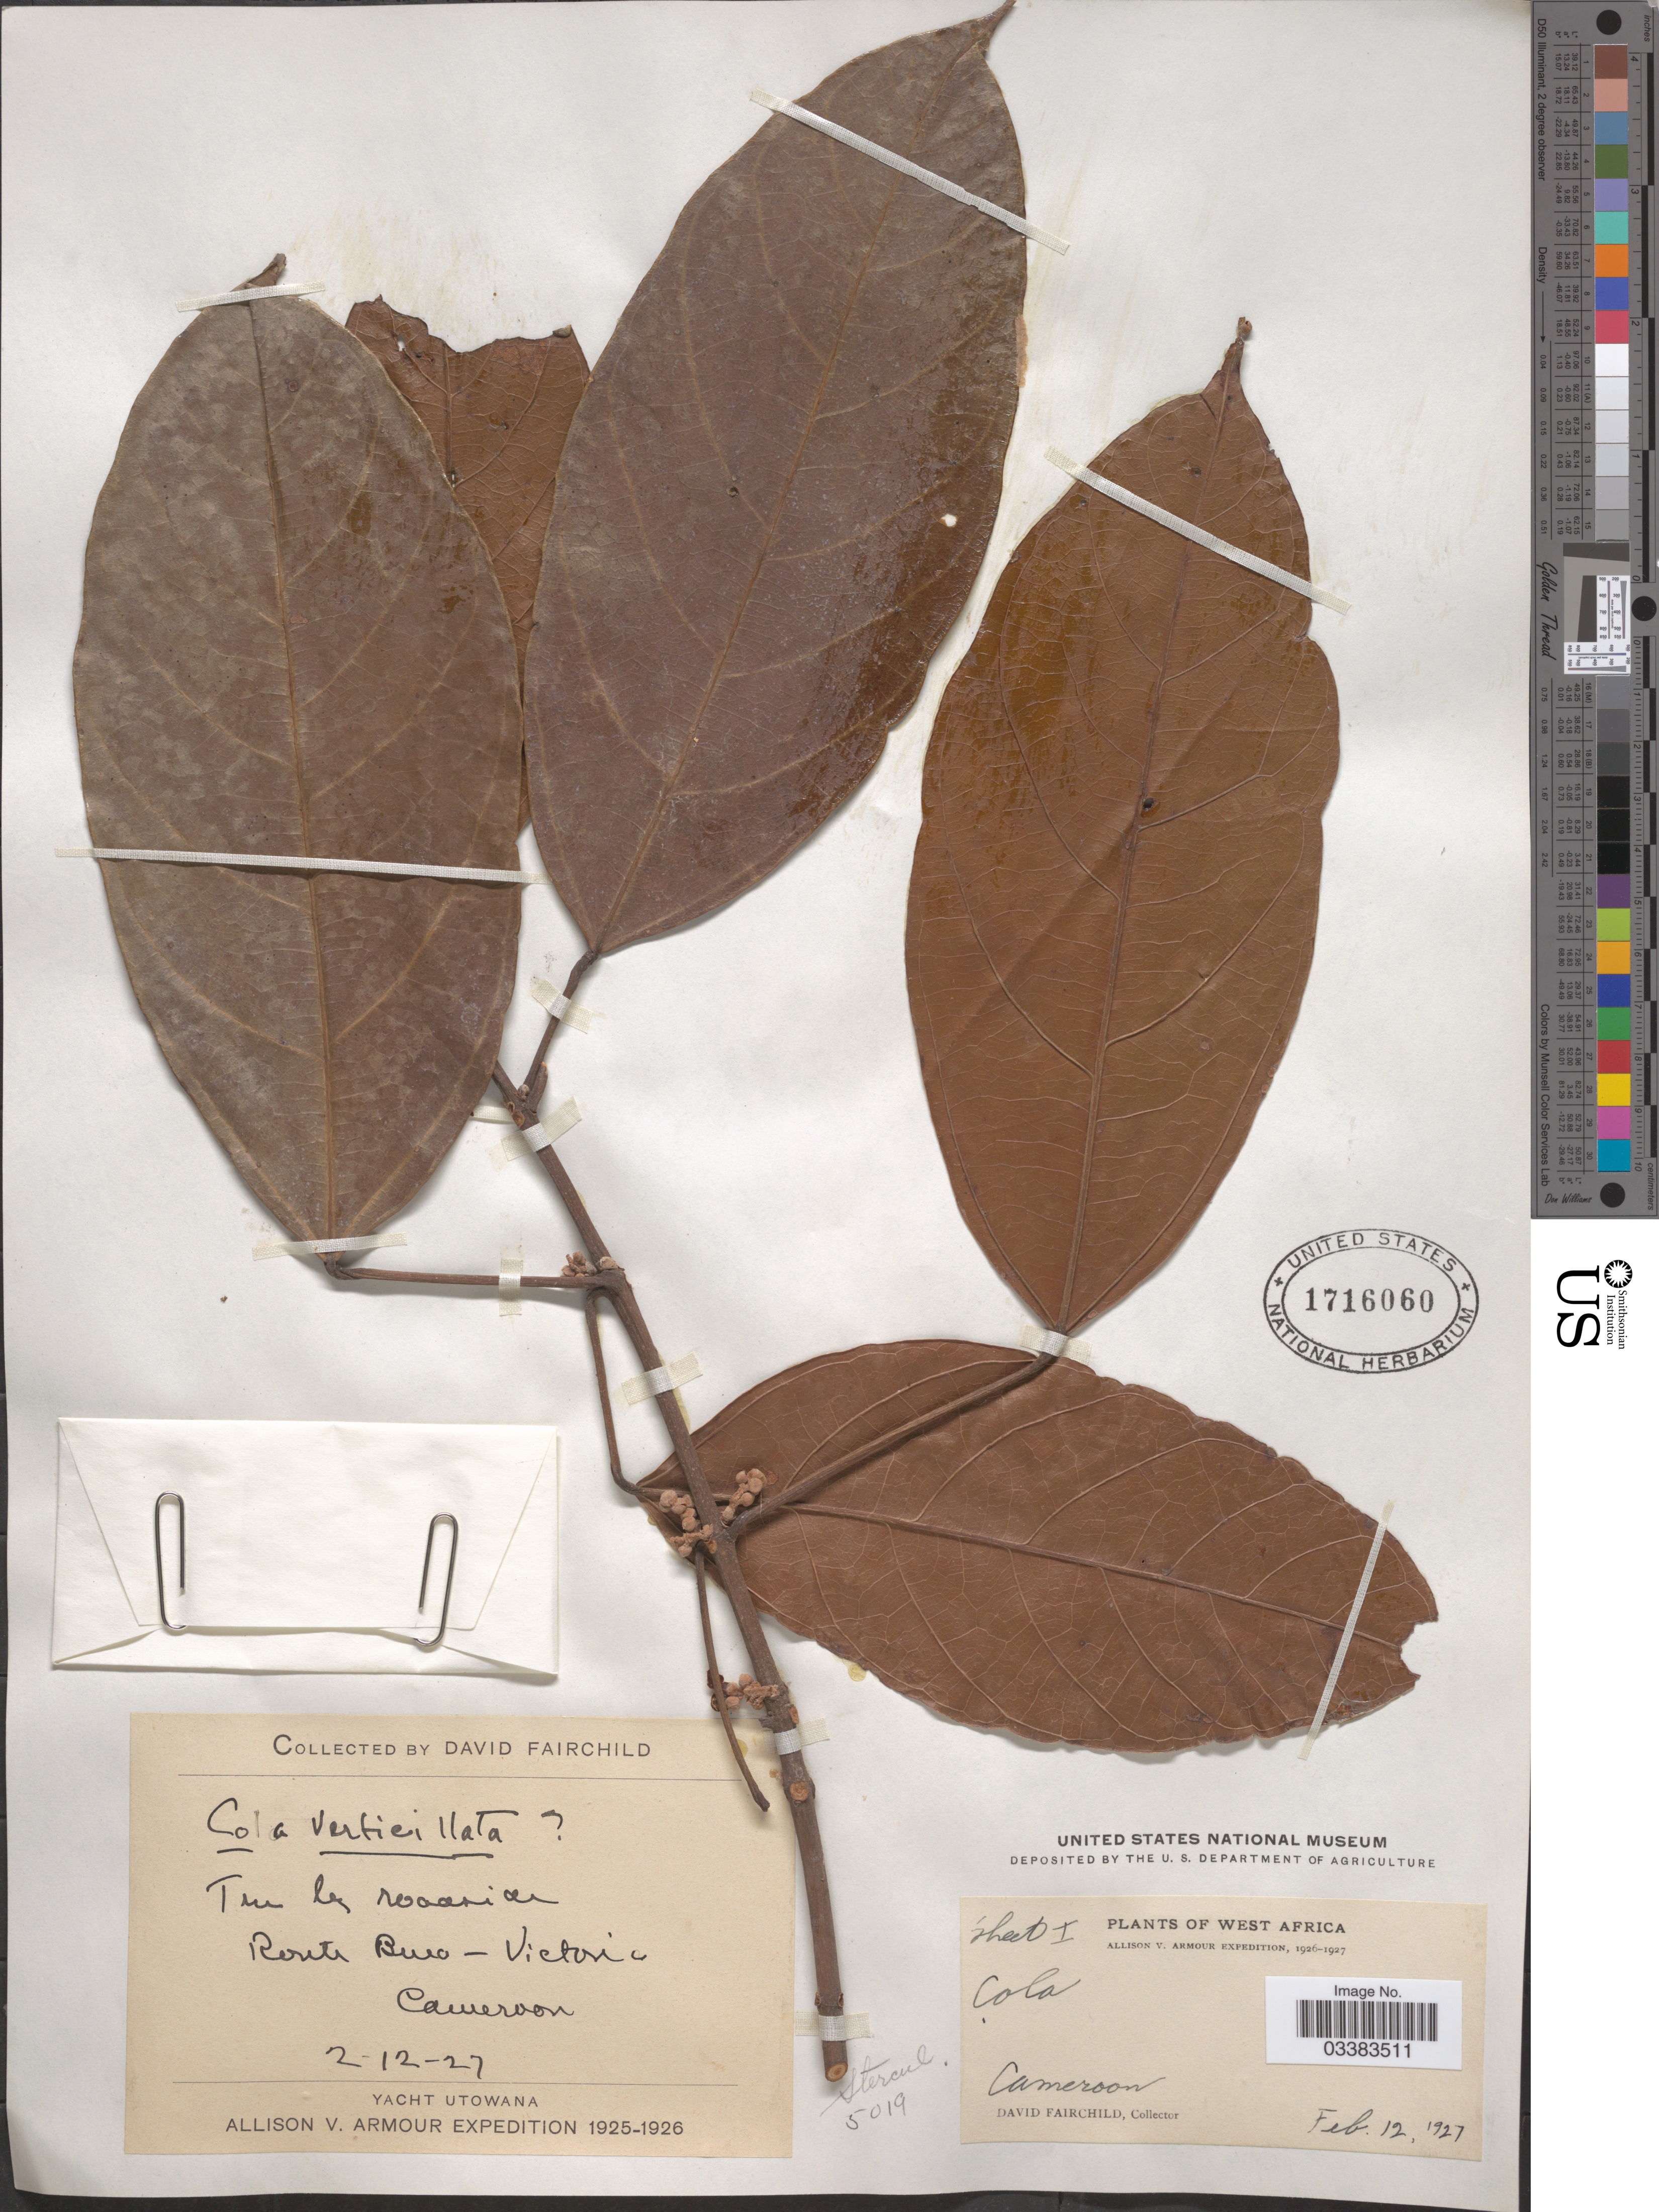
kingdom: Plantae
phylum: Tracheophyta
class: Magnoliopsida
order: Malvales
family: Malvaceae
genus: Cola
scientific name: Cola sp.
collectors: D. Fairchild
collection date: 1927-02-12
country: Cameroon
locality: West Africa. Route Buea-Victoria.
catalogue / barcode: US 1716060